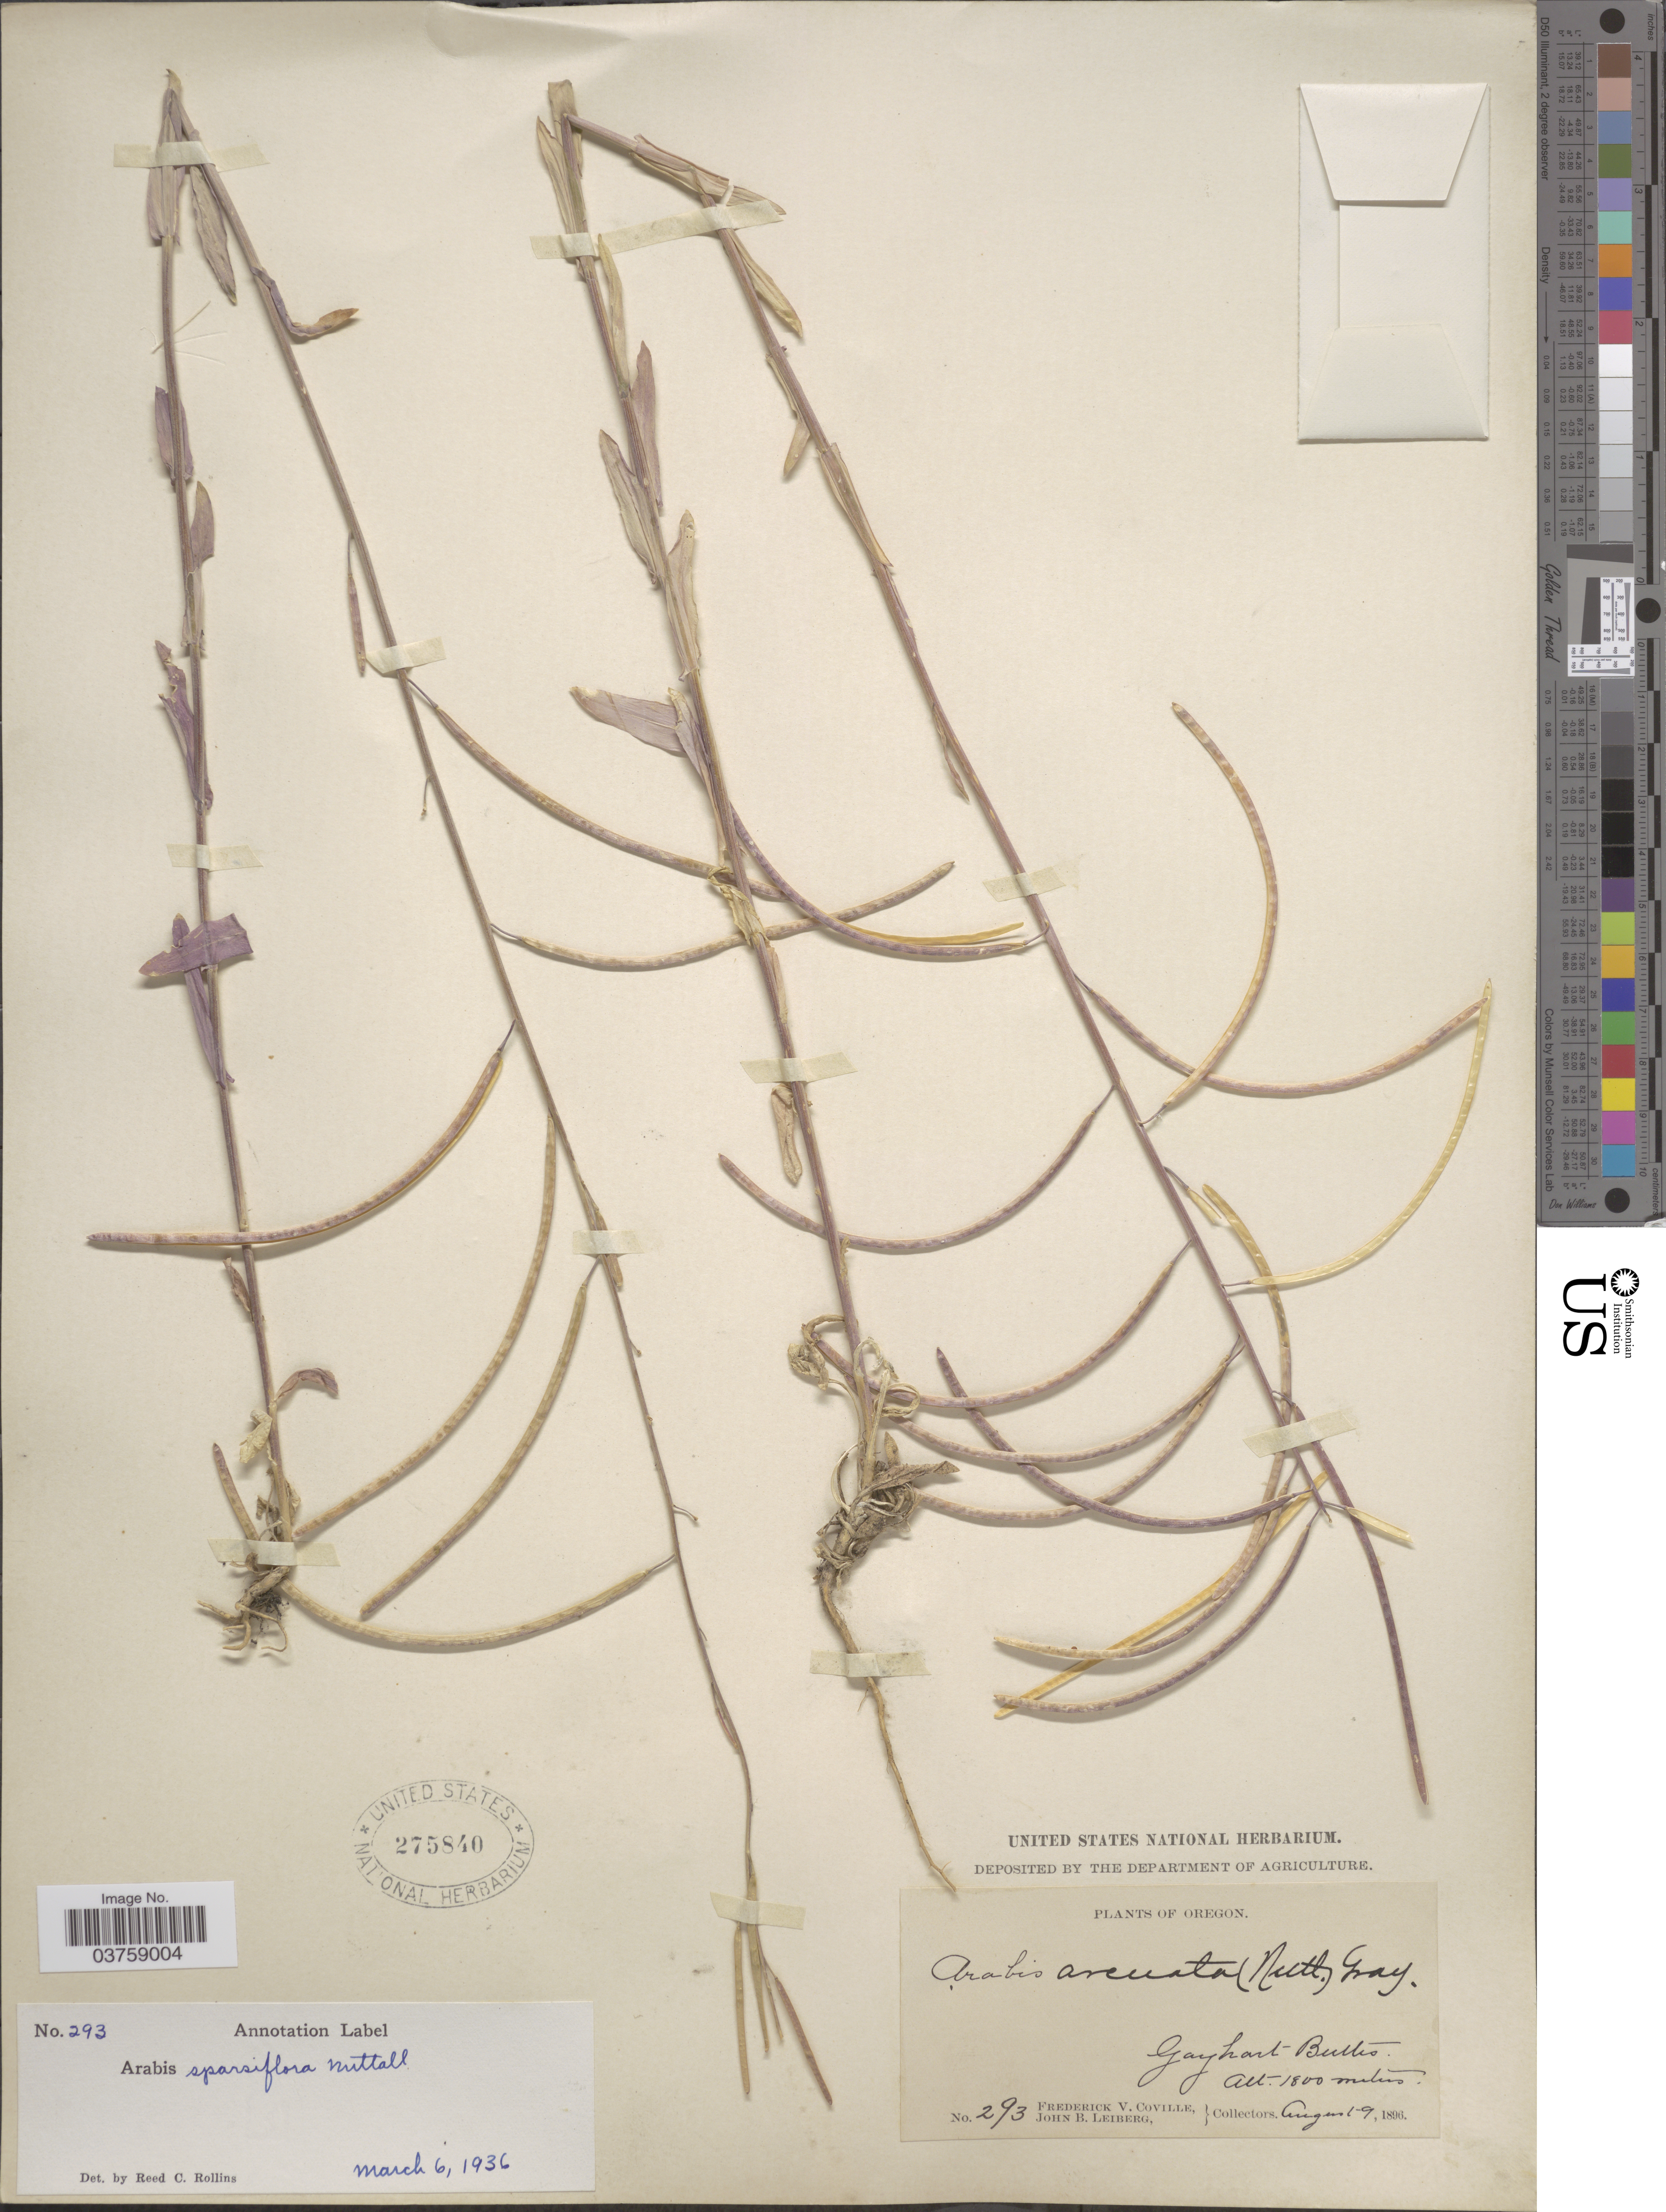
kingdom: Plantae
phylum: Tracheophyta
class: Magnoliopsida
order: Brassicales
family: Brassicaceae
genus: Arabis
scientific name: Arabis sparsiflora var. subvillosa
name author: (S. Watson) Rollins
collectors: F. V. Coville & J. B. Leiberg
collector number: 293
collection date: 1896-08-01/1896-08-09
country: United States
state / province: Oregon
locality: Gayhart Buttes.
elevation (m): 1800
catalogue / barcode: US 275840